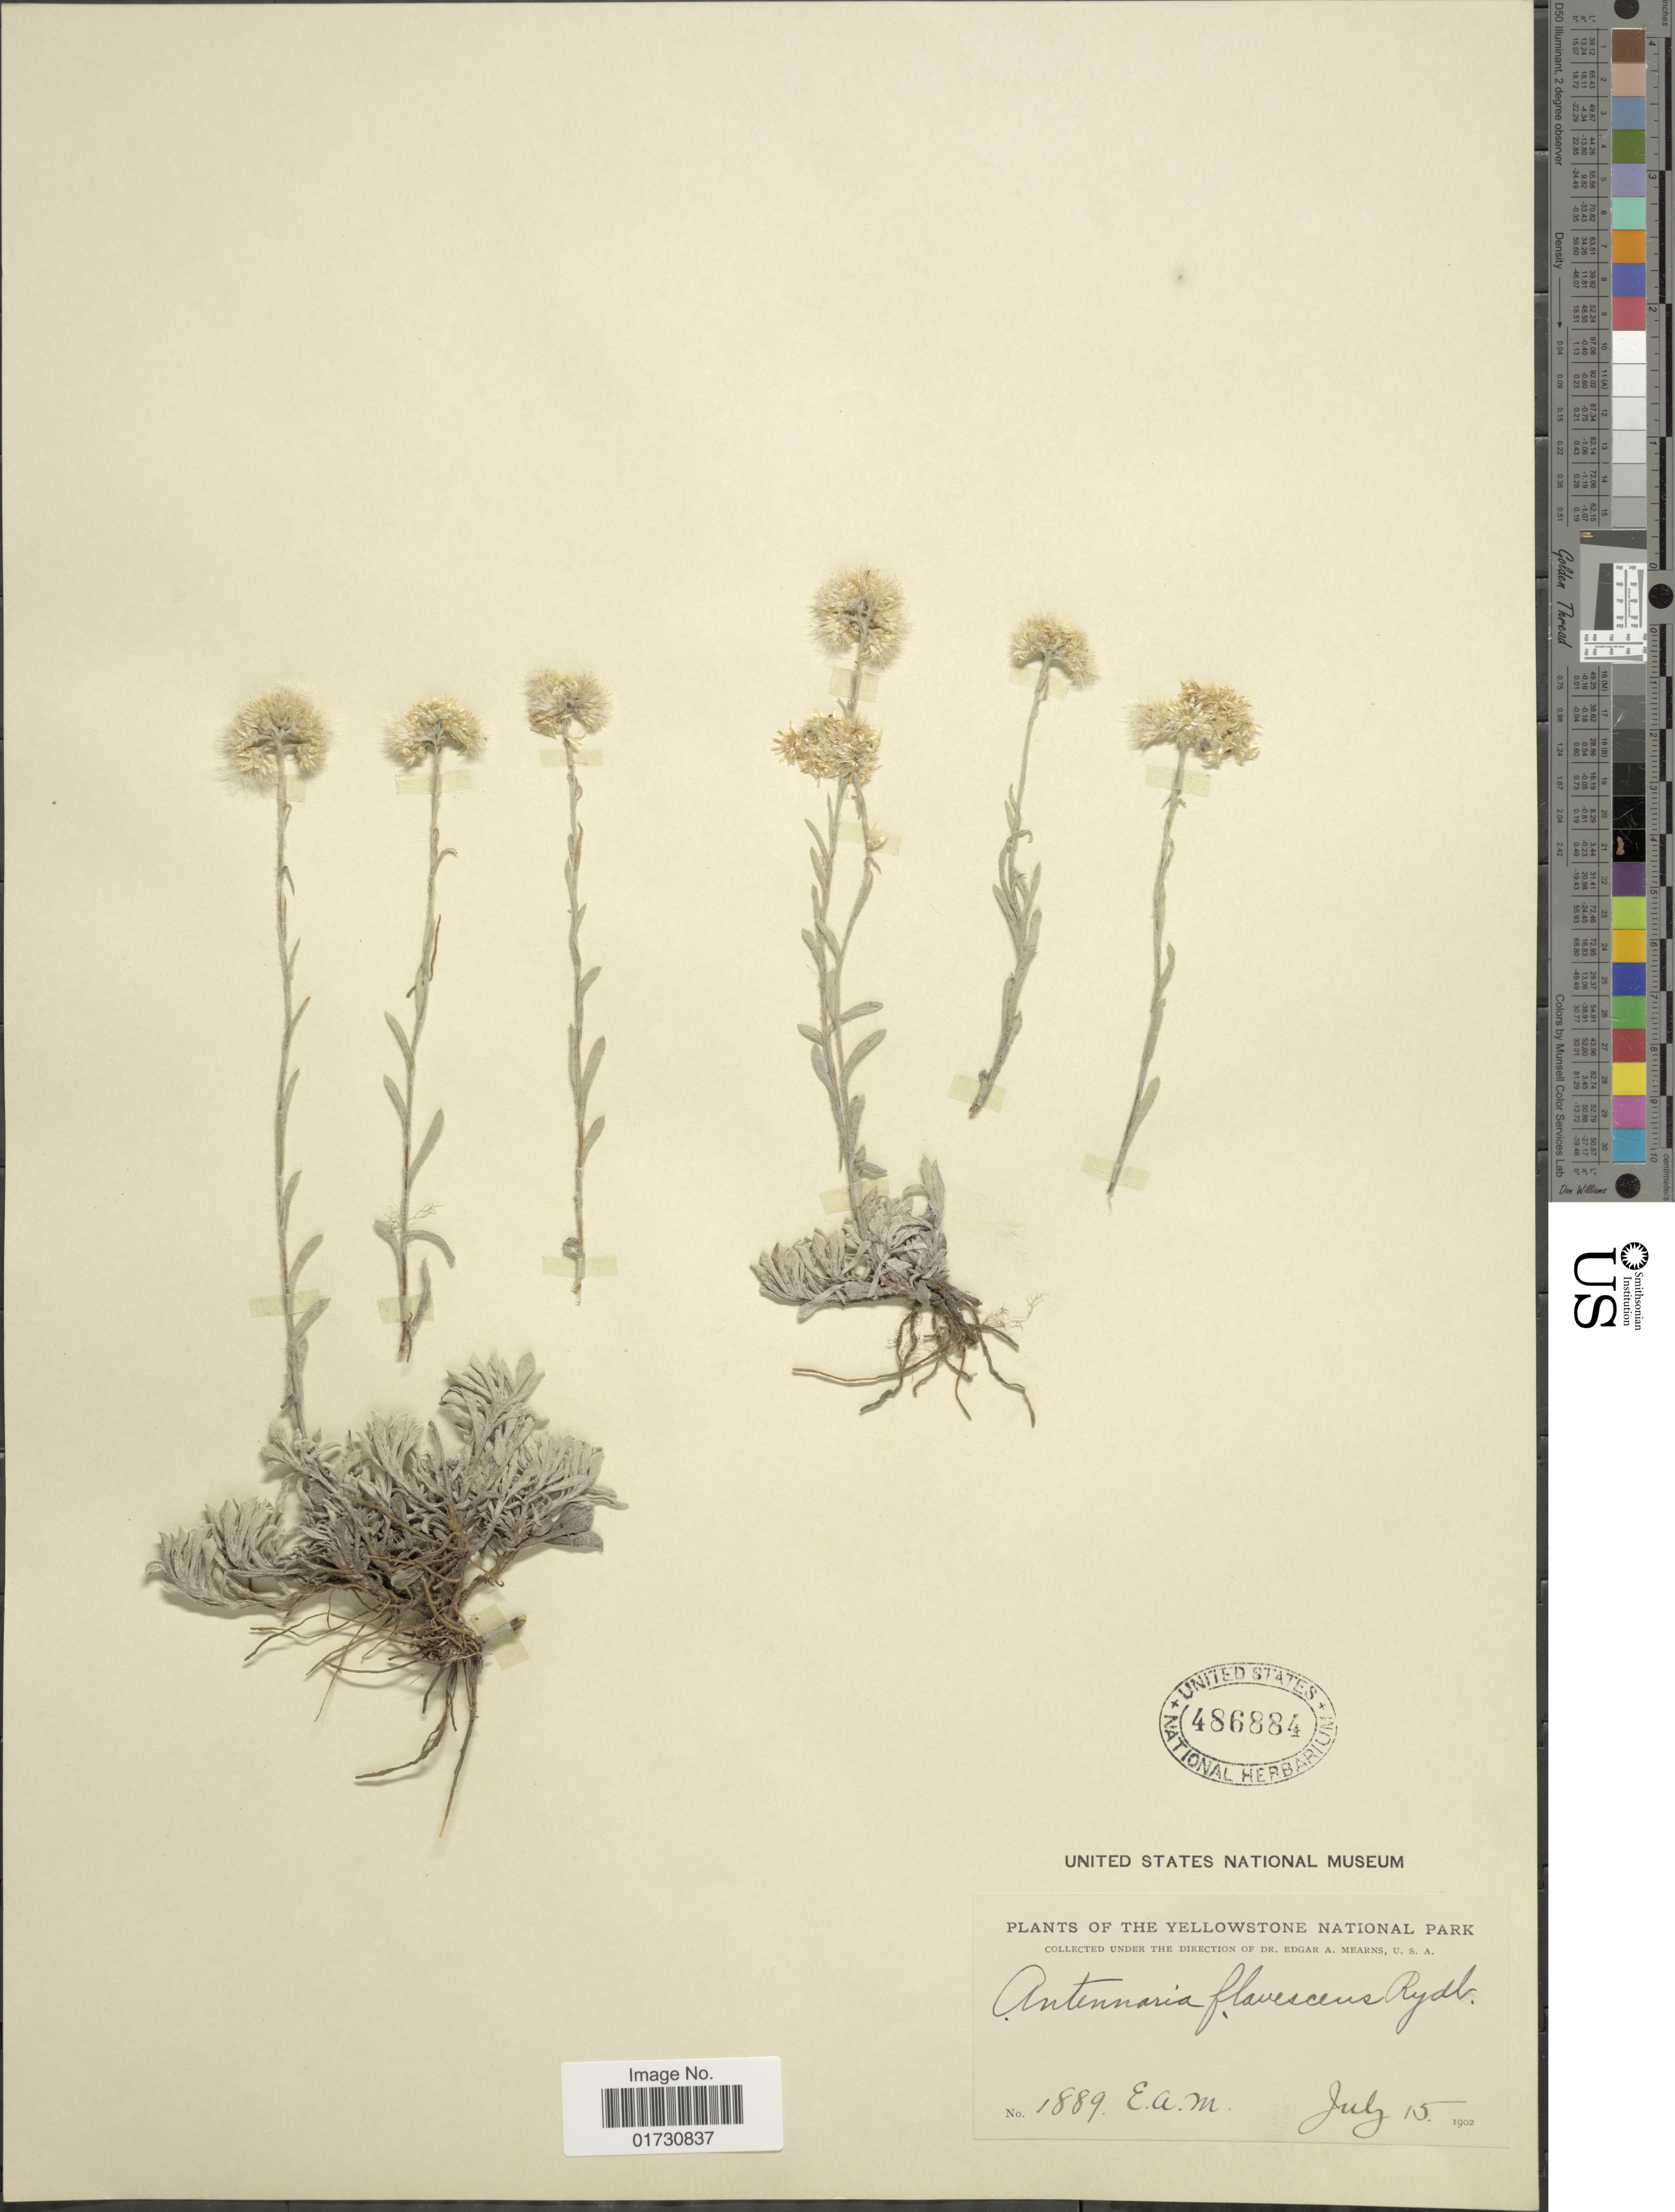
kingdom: Plantae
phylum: Tracheophyta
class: Magnoliopsida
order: Asterales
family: Asteraceae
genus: Antennaria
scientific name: Antennaria flavescens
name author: Rydb.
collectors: E. A. Mearns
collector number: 1889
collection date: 1902-07-15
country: United States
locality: The Yellowstone National Park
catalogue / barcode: US 486884